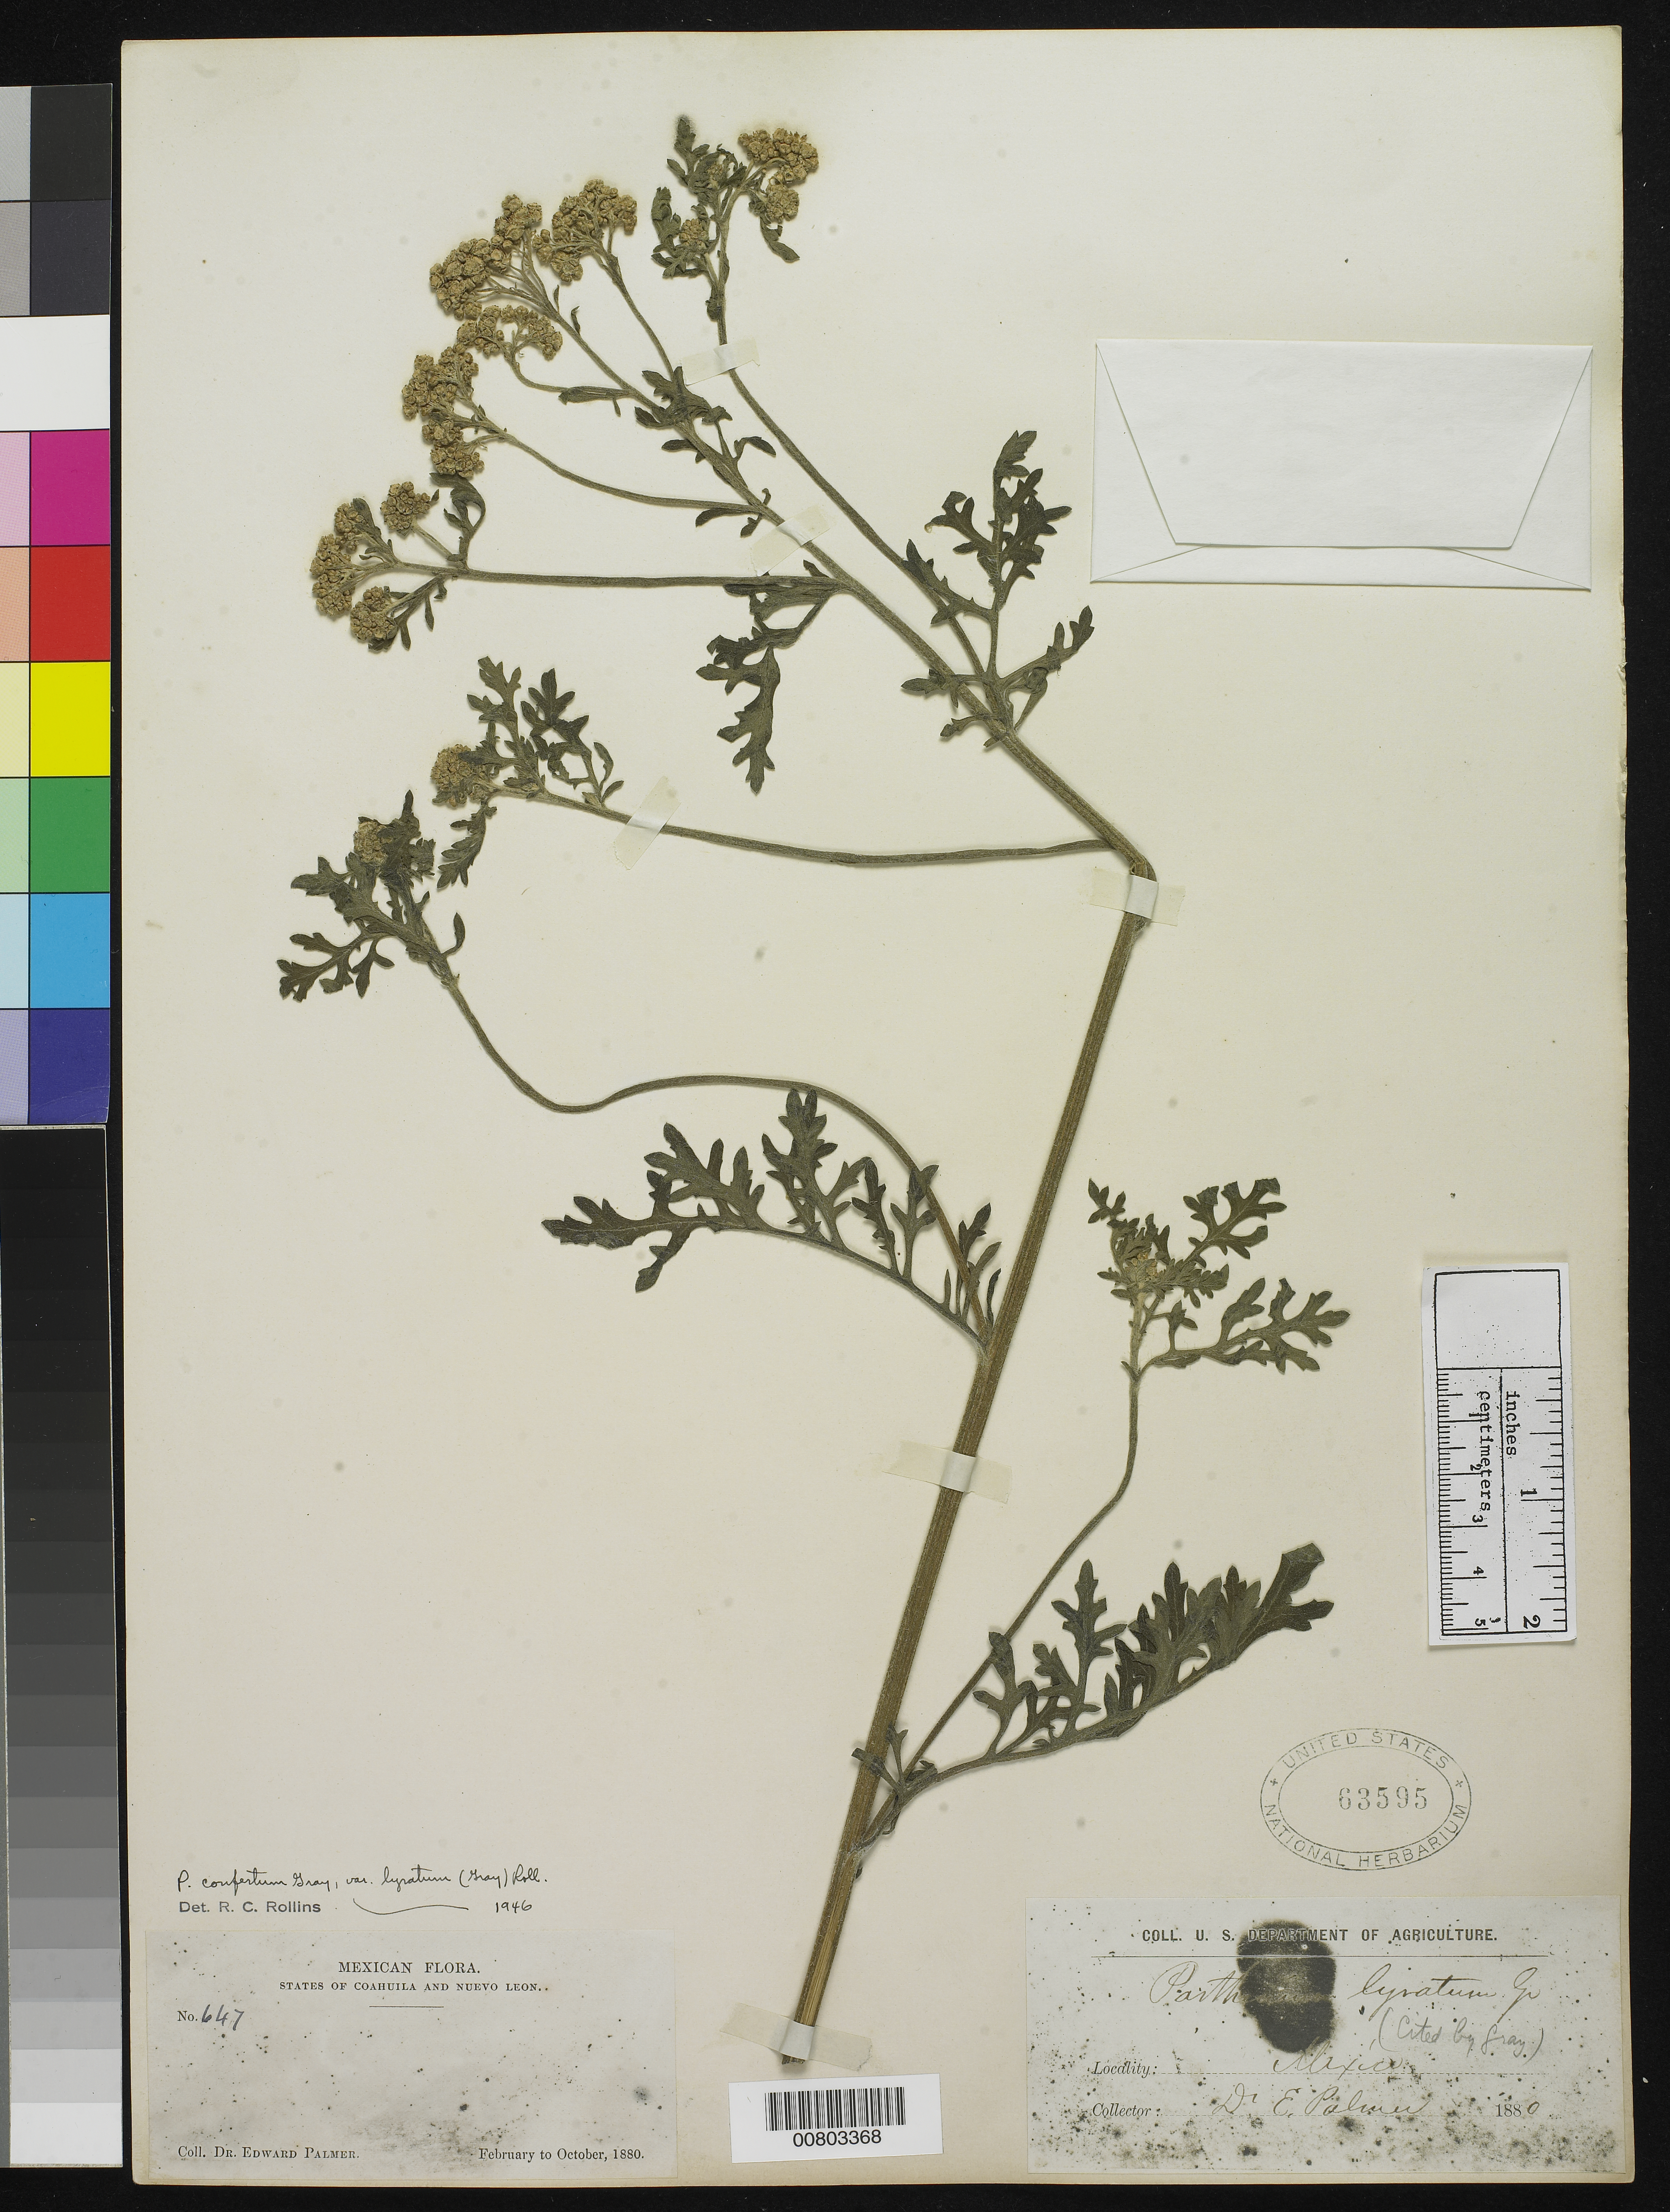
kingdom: Plantae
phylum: Tracheophyta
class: Magnoliopsida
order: Asterales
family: Asteraceae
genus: Parthenium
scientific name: Parthenium confertum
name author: A. Gray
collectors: E. Palmer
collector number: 647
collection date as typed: Feb 1880 to -- Oct 1880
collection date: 1880-02/1880-10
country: Mexico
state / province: Coahuila / Nuevo León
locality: States of Coahuila and Nuevo León.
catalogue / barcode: US 63595